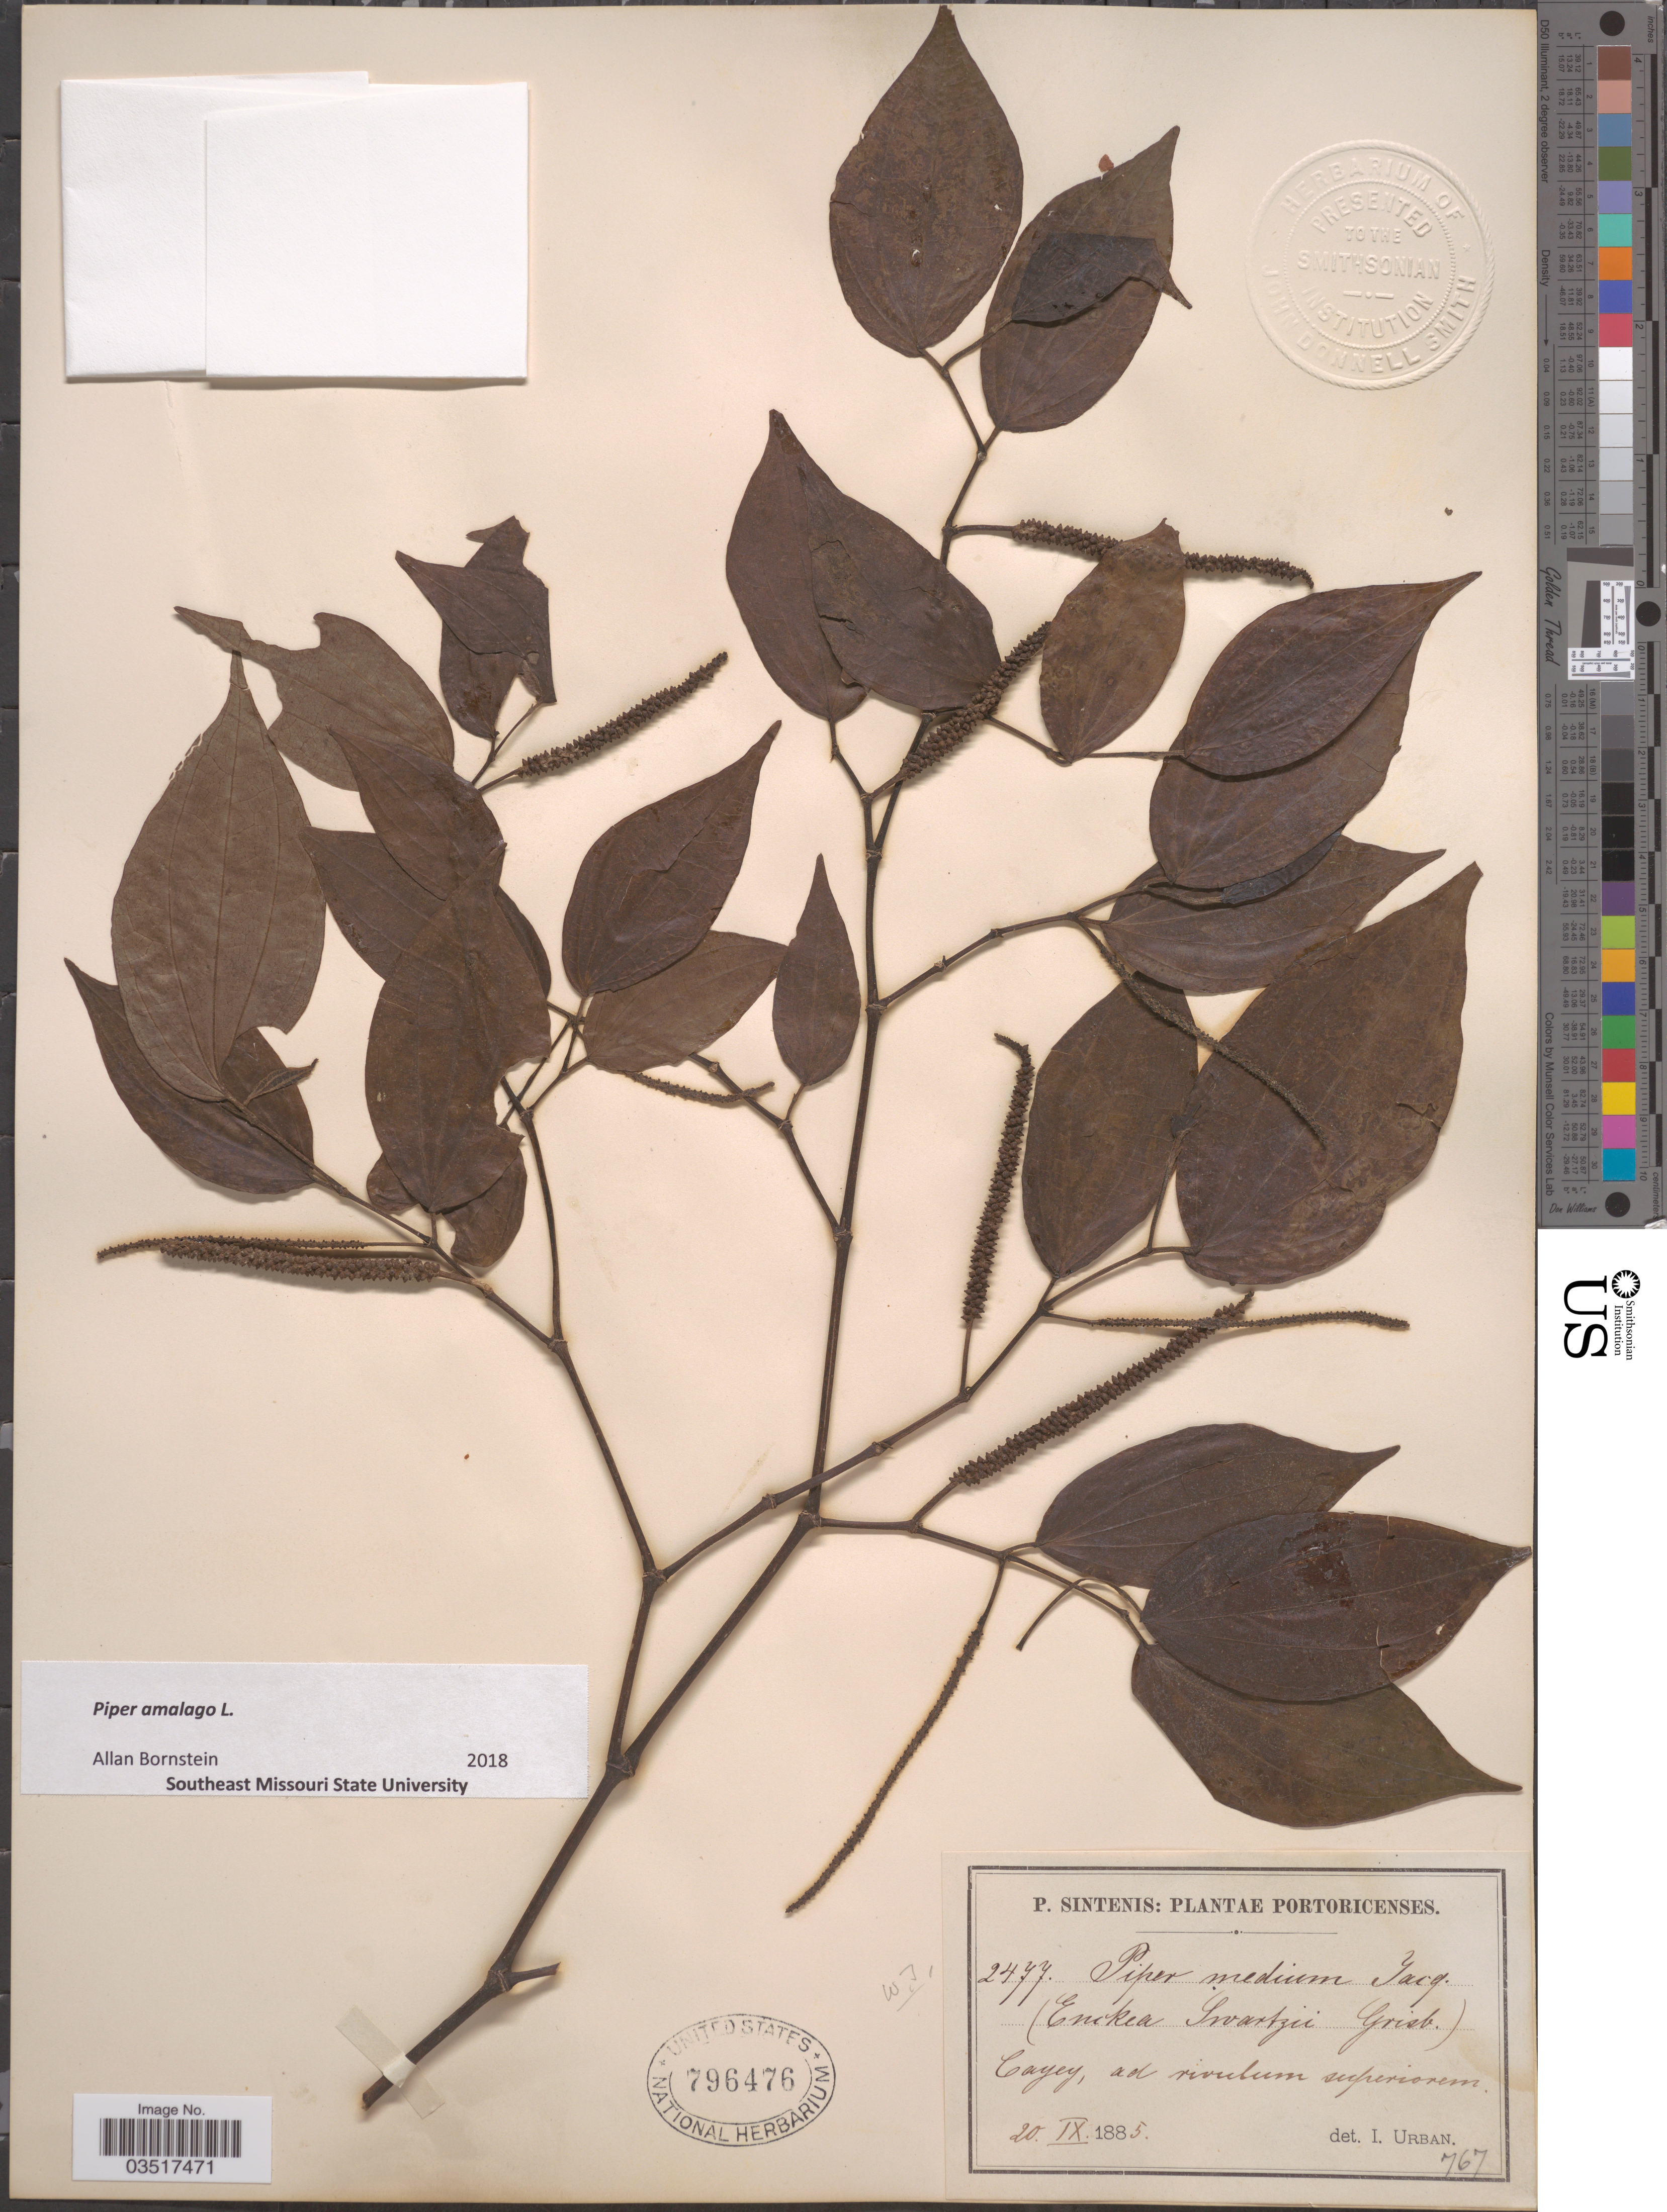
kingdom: Plantae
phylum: Tracheophyta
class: Magnoliopsida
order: Piperales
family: Piperaceae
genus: Piper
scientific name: Piper amalago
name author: L.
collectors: P. Sintenis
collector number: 2477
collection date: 1885-09-20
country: Puerto Rico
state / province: Çayey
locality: Ad rivulum superiorem.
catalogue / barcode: US 796476